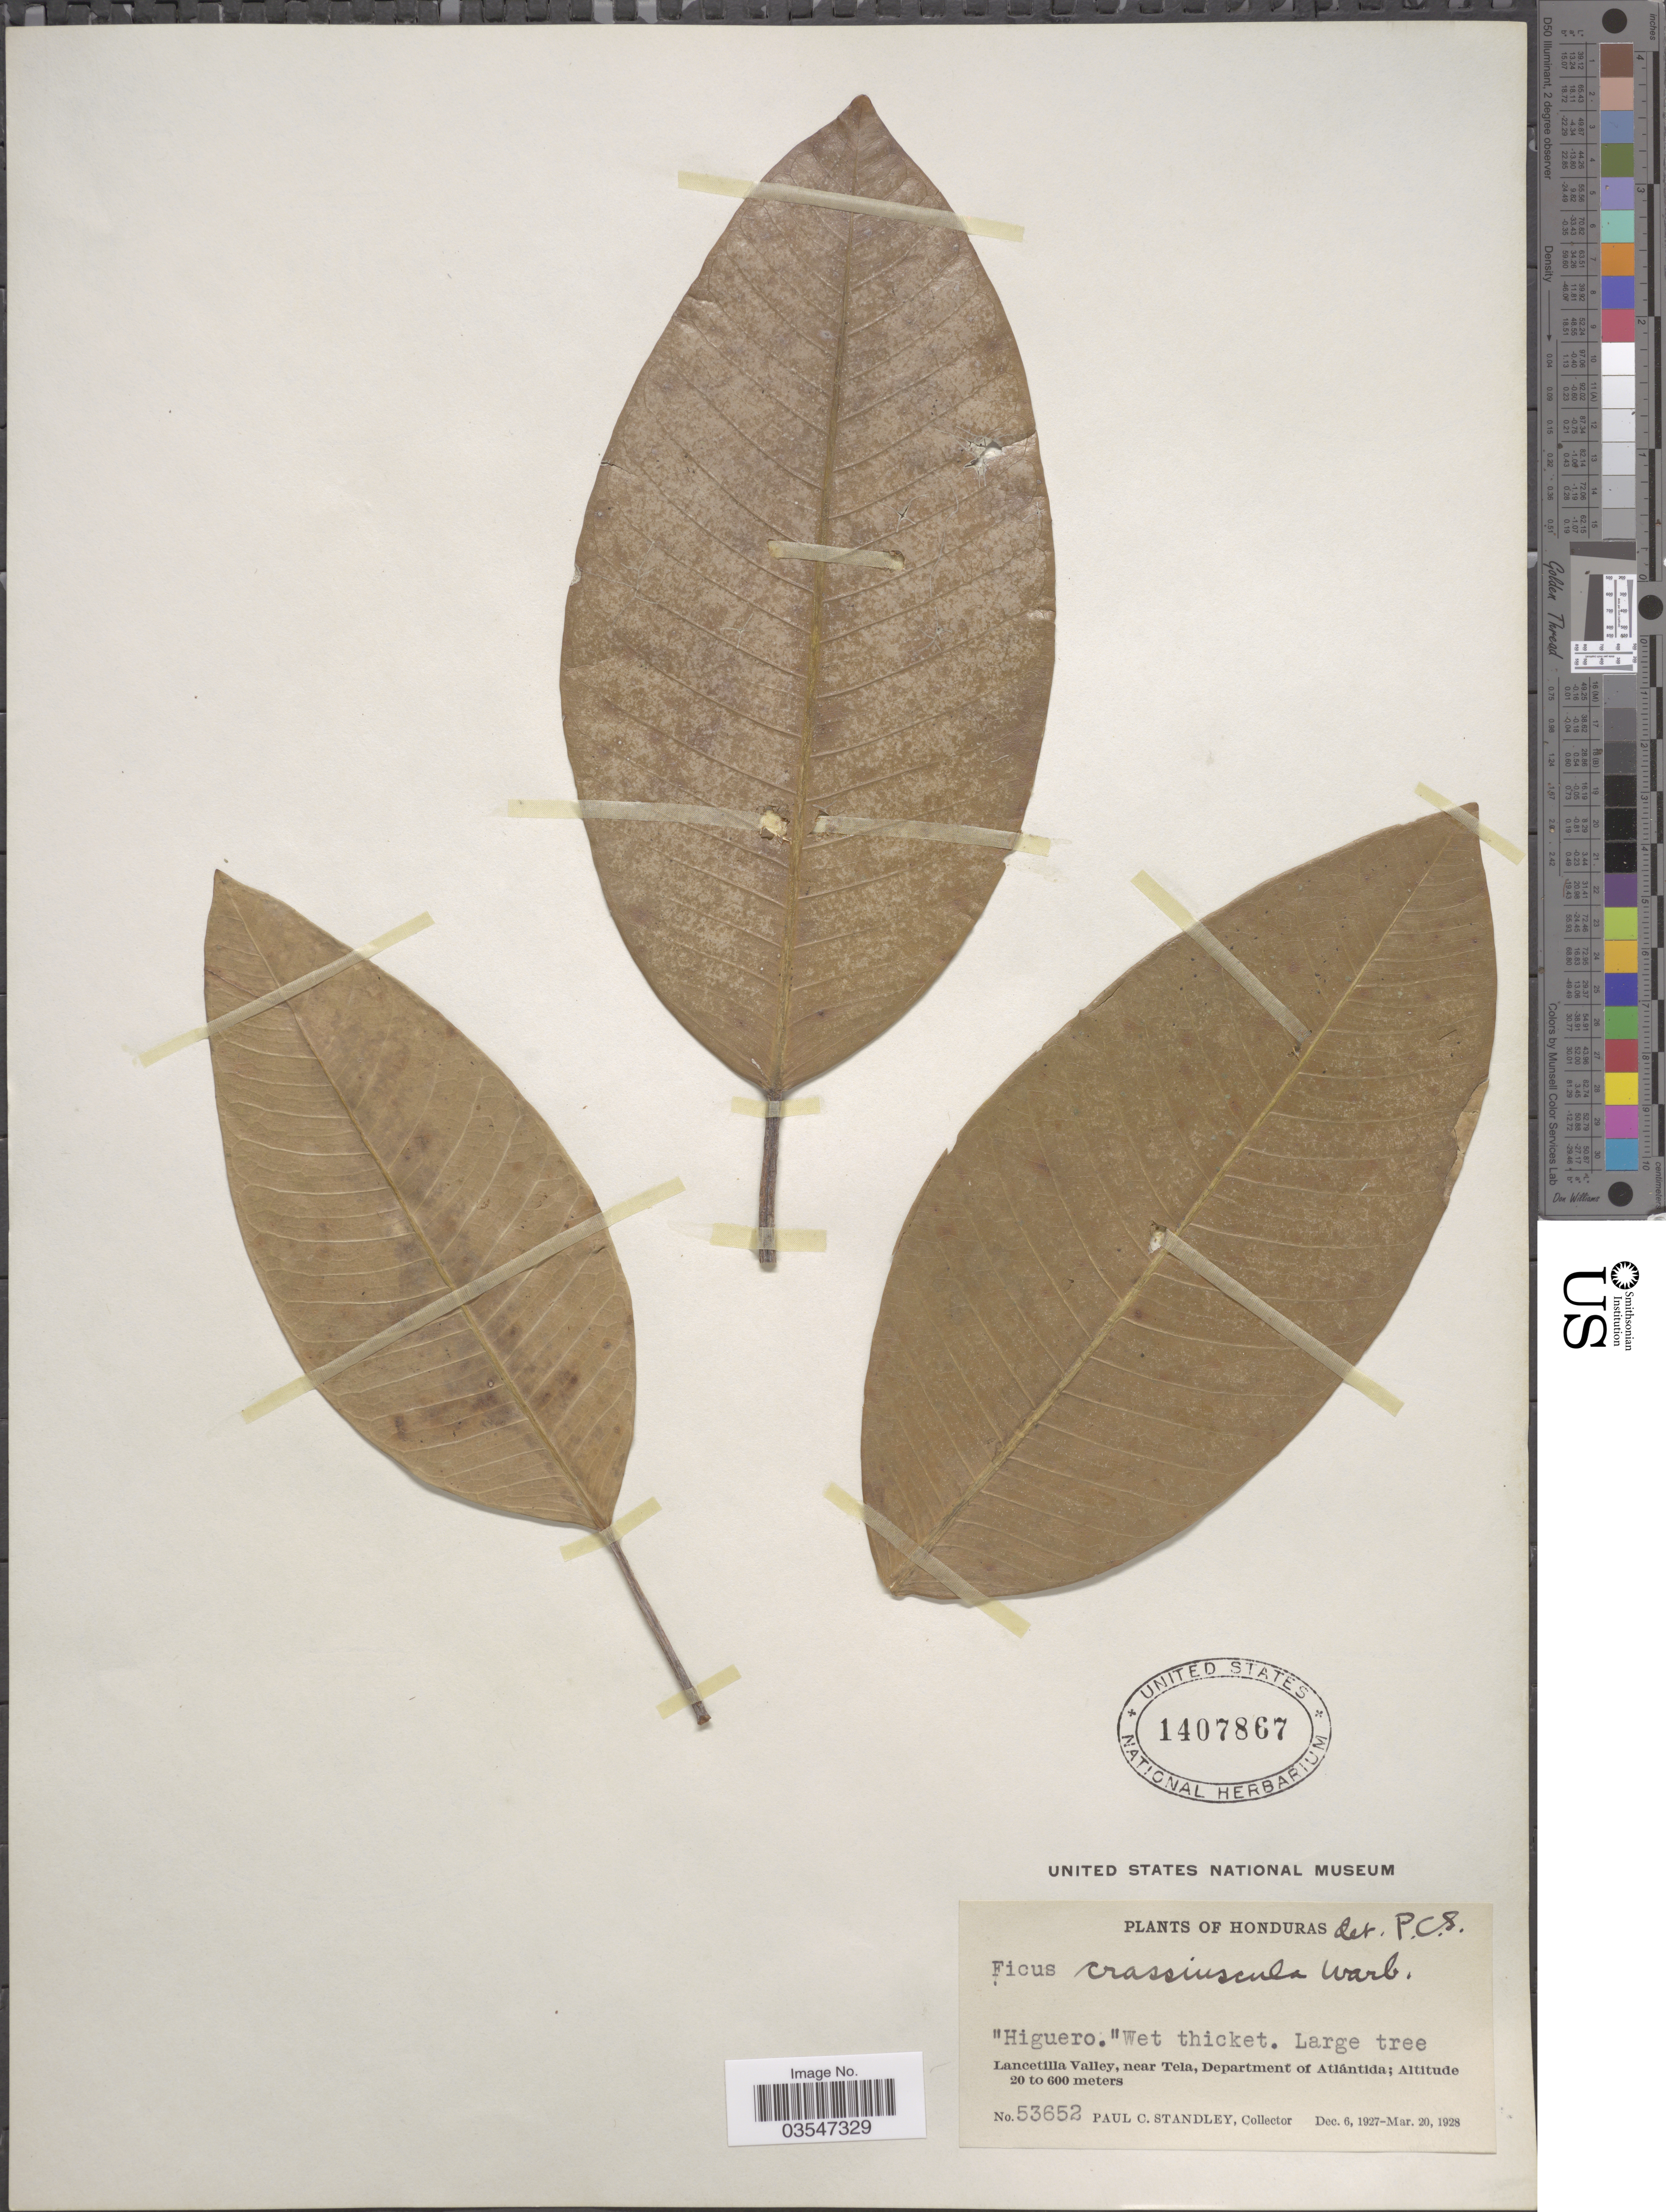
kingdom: Plantae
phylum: Tracheophyta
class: Magnoliopsida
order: Rosales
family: Moraceae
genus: Ficus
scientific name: Ficus insipida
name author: Willd.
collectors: P. C. Standley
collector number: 53652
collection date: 1927-12-06/1928-03-20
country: Honduras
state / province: Atlantida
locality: Lancetilla Valley, near Tela, Department of Altántida.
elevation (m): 20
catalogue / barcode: US 1407867